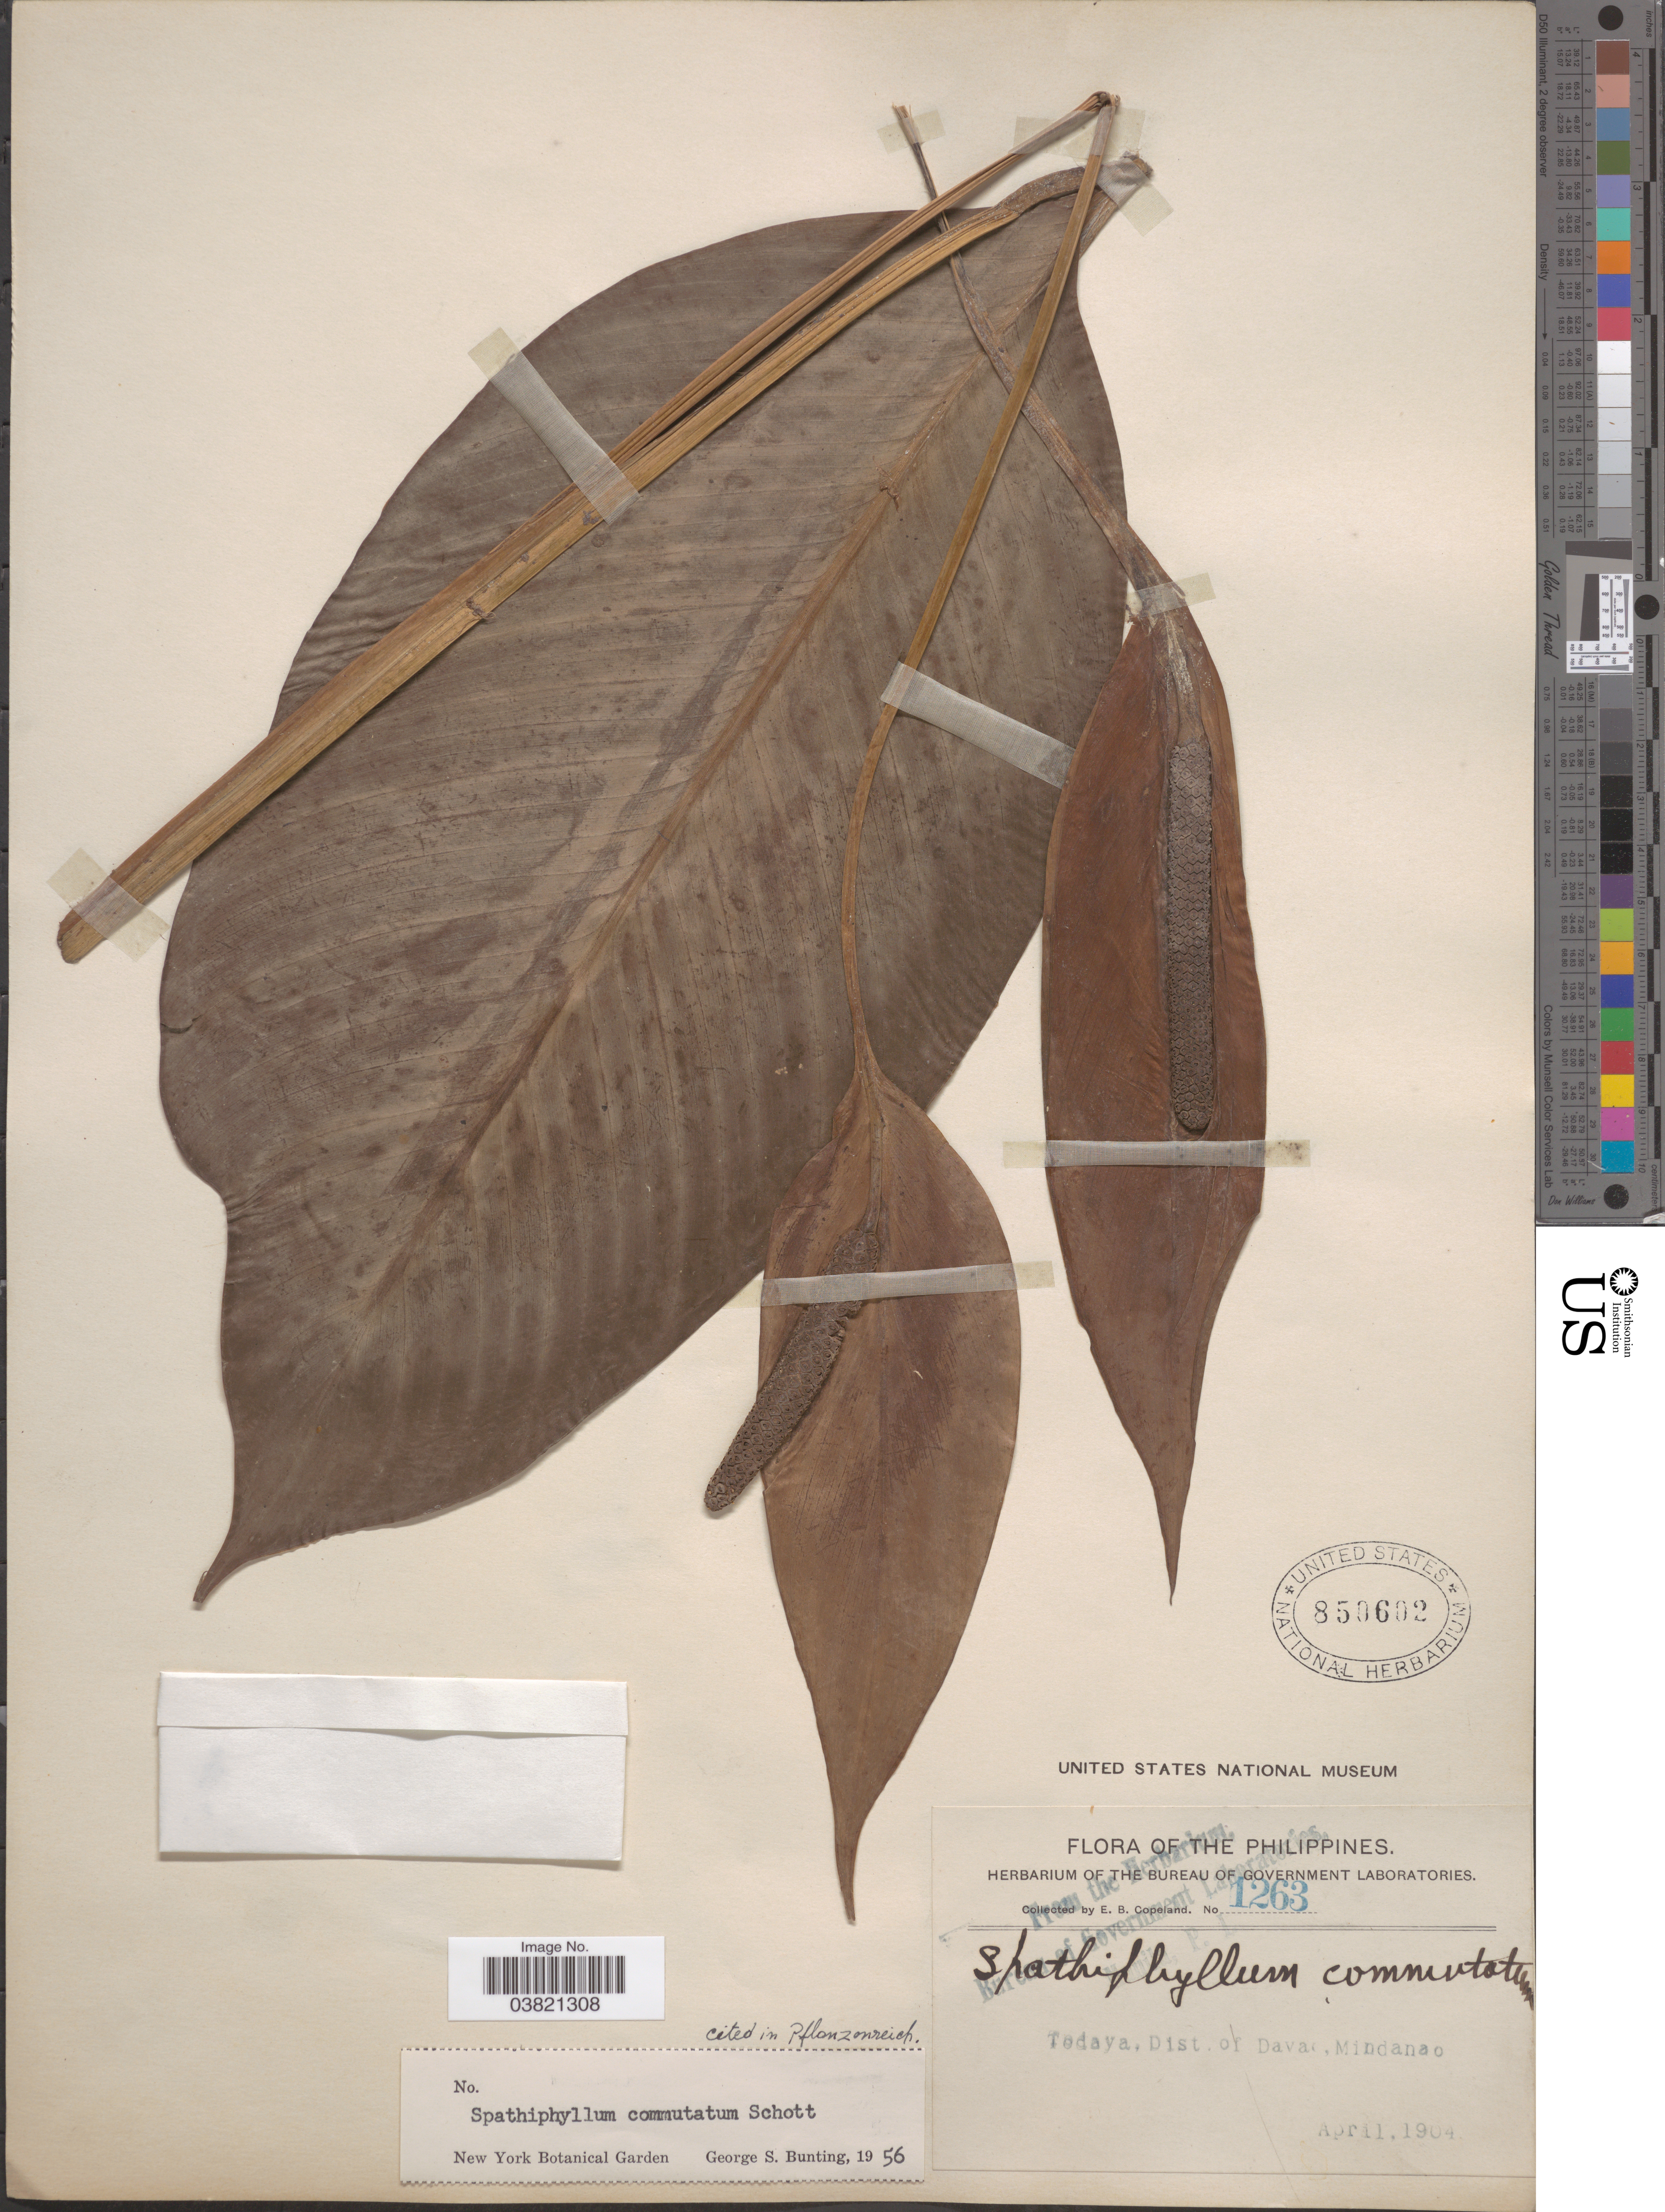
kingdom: Plantae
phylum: Tracheophyta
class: Liliopsida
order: Alismatales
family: Araceae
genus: Spathiphyllum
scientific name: Spathiphyllum commutatum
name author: Schott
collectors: E. B. Copeland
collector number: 1263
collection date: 1904-04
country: Philippines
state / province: Davao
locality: Tadaya, Dist. of Davao, Mindanao.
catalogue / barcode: US 850602